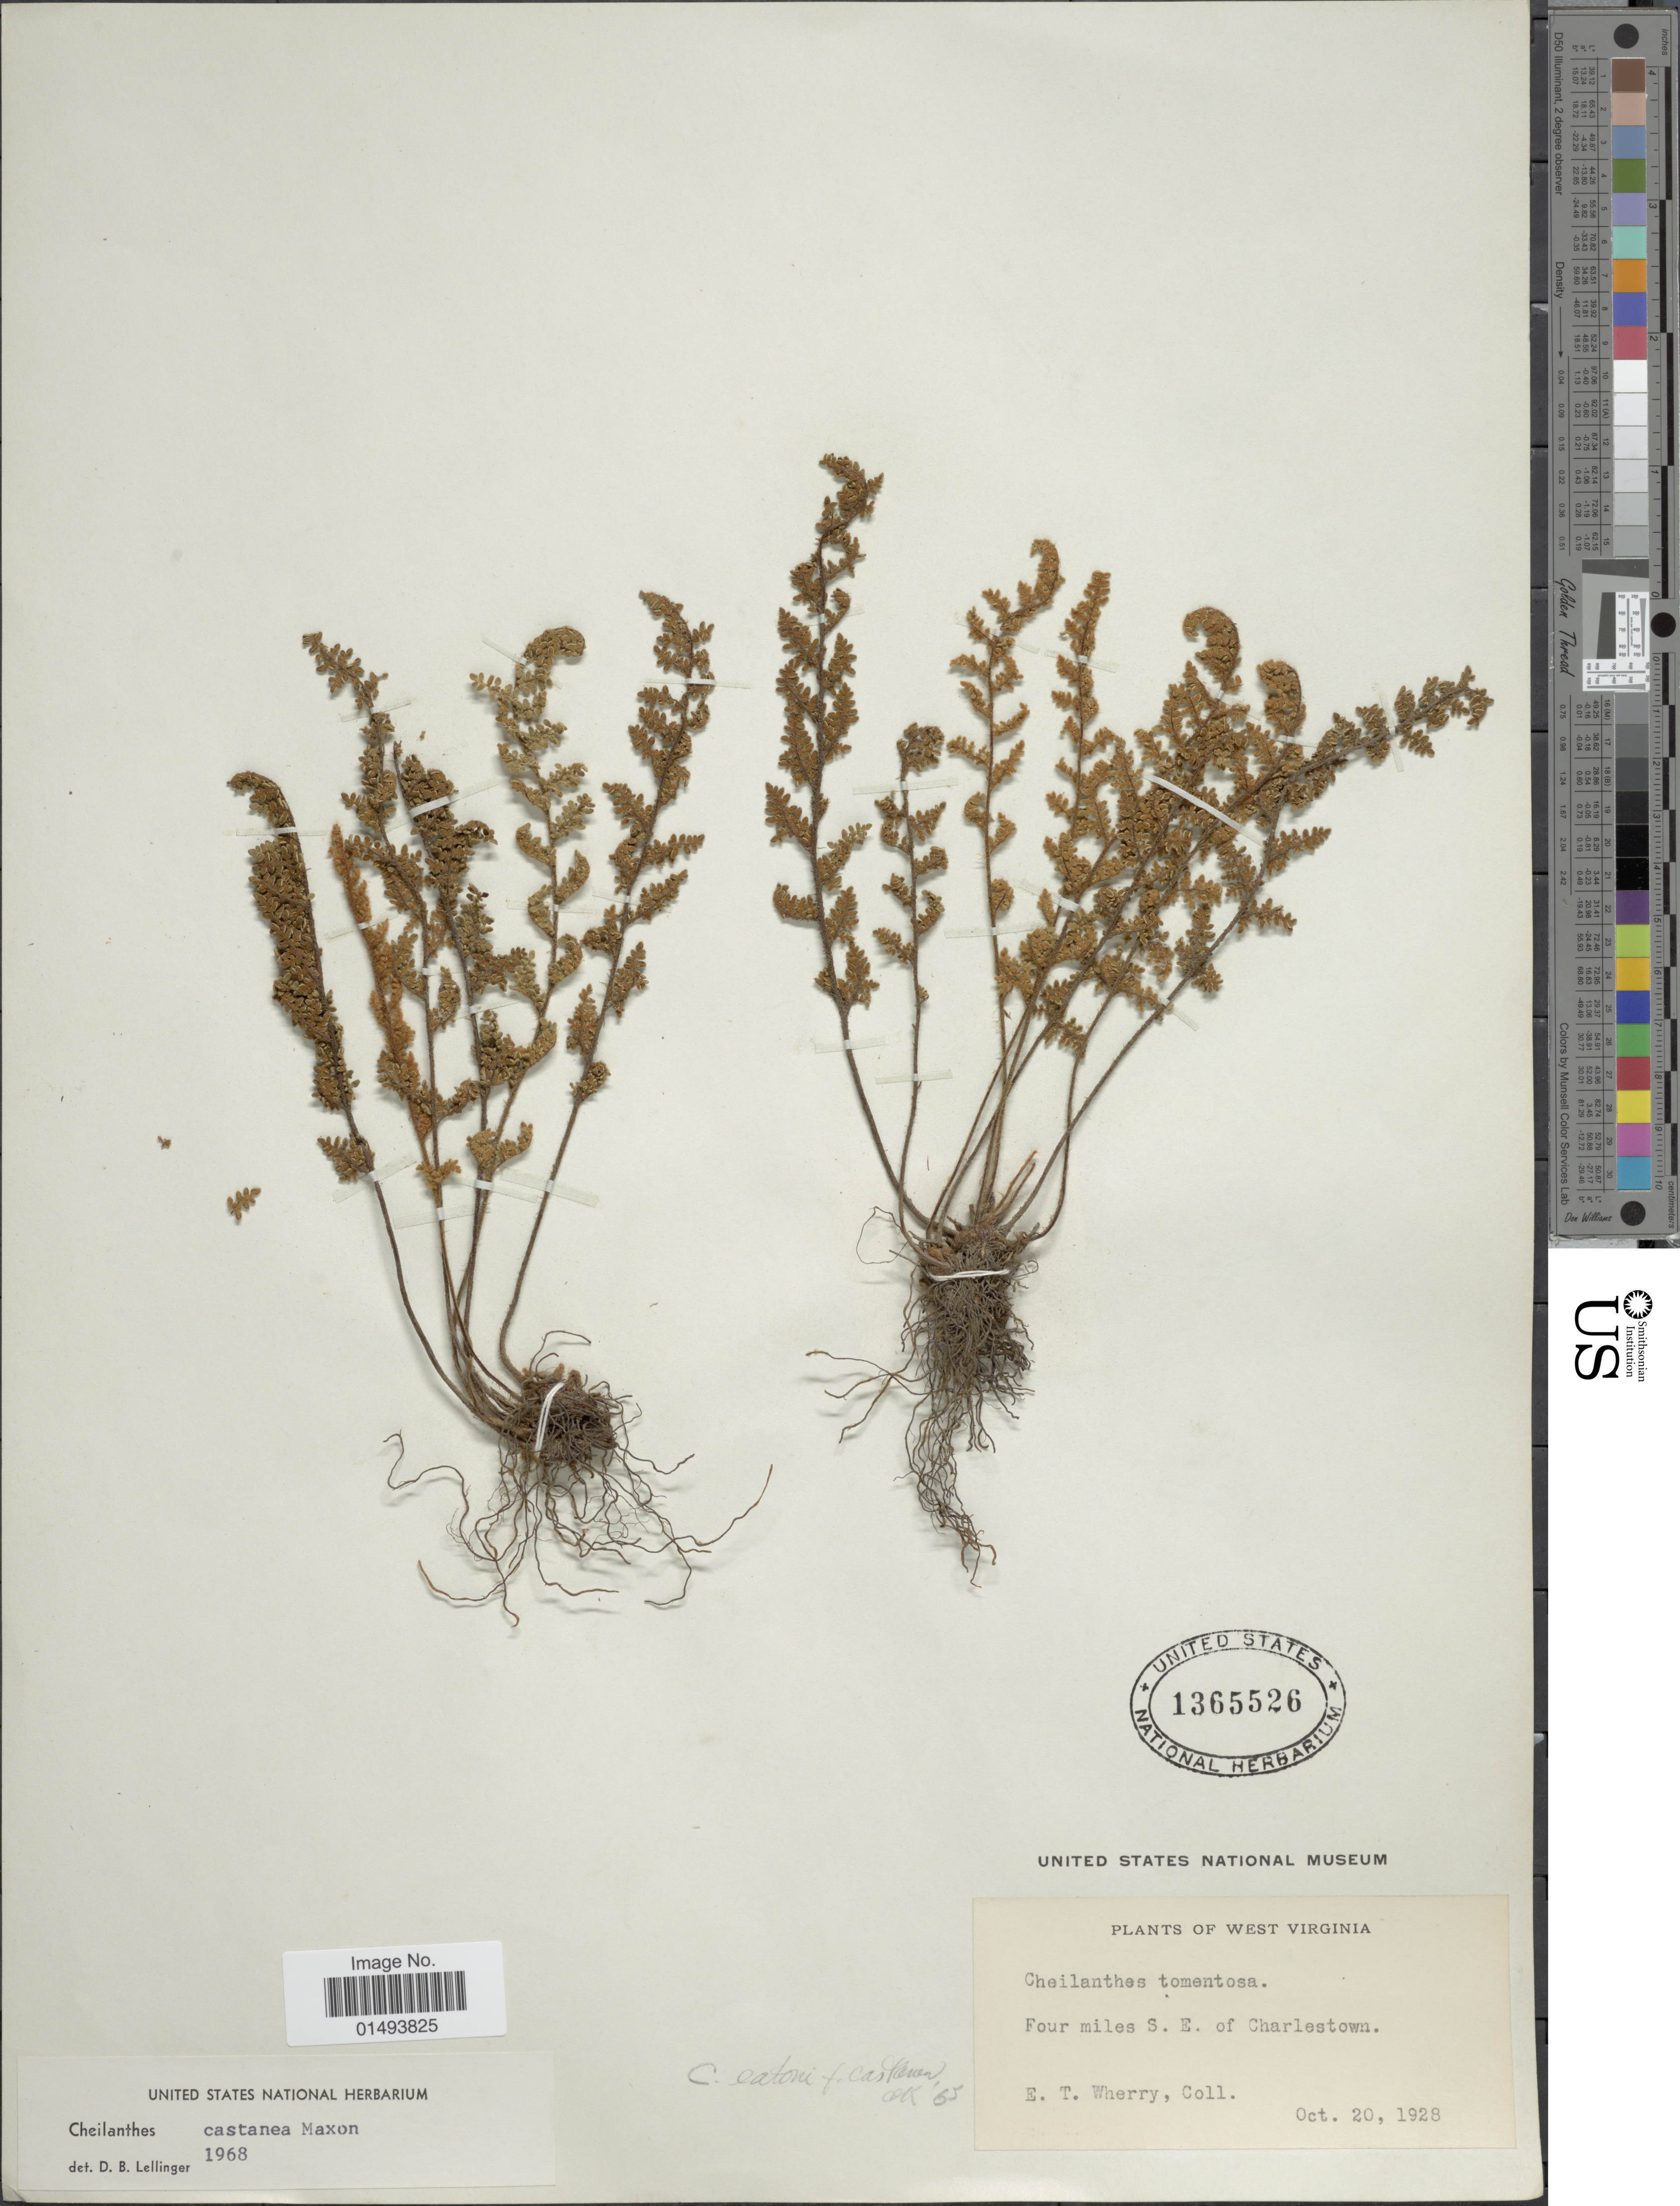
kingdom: Plantae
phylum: Tracheophyta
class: Polypodiopsida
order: Polypodiales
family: Pteridaceae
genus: Myriopteris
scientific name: Myriopteris rufa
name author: Fée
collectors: E. T. Wherry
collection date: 1928-10-20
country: United States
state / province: Virginia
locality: Plants of West Virginia, Four miles S.E. of Charlestown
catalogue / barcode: US 1365526